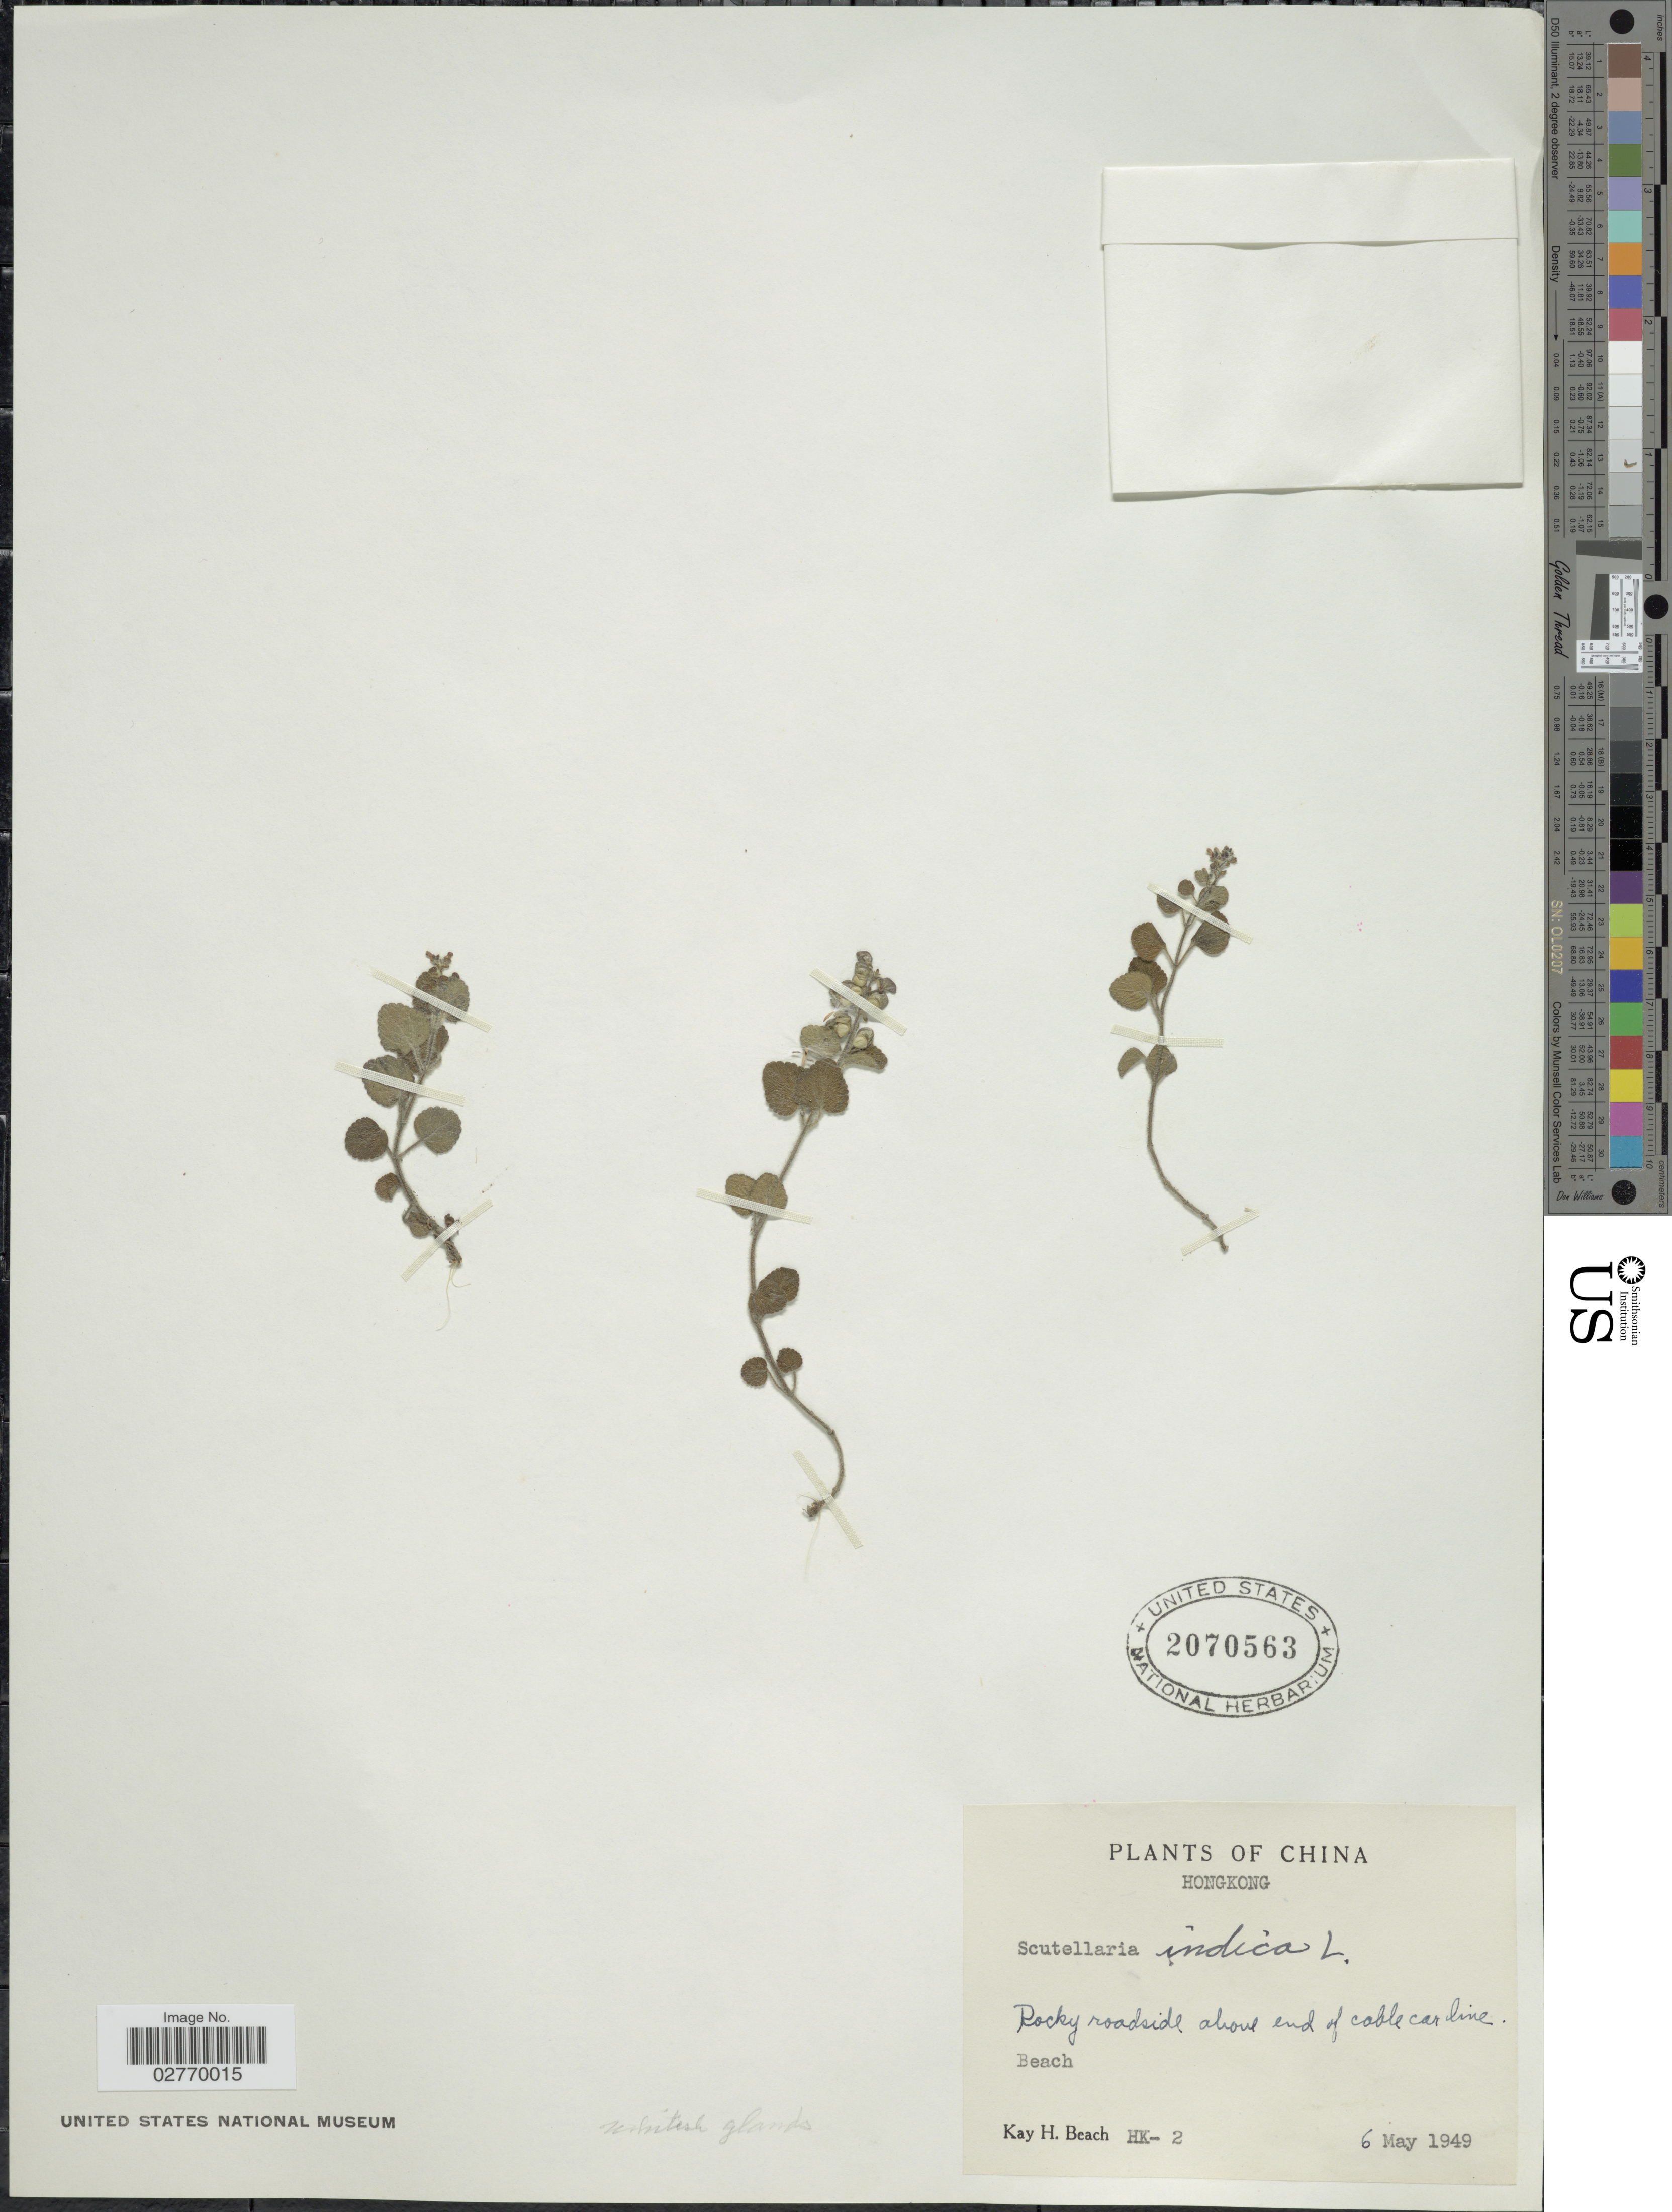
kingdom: Plantae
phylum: Tracheophyta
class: Magnoliopsida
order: Lamiales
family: Lamiaceae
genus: Scutellaria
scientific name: Scutellaria indica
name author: L.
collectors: K. H. Beach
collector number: HK-2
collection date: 1949-05-06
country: China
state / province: Hong Kong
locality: Hongkong. Rocky roadside above end of cable car line. Beach.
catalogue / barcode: US 2070563